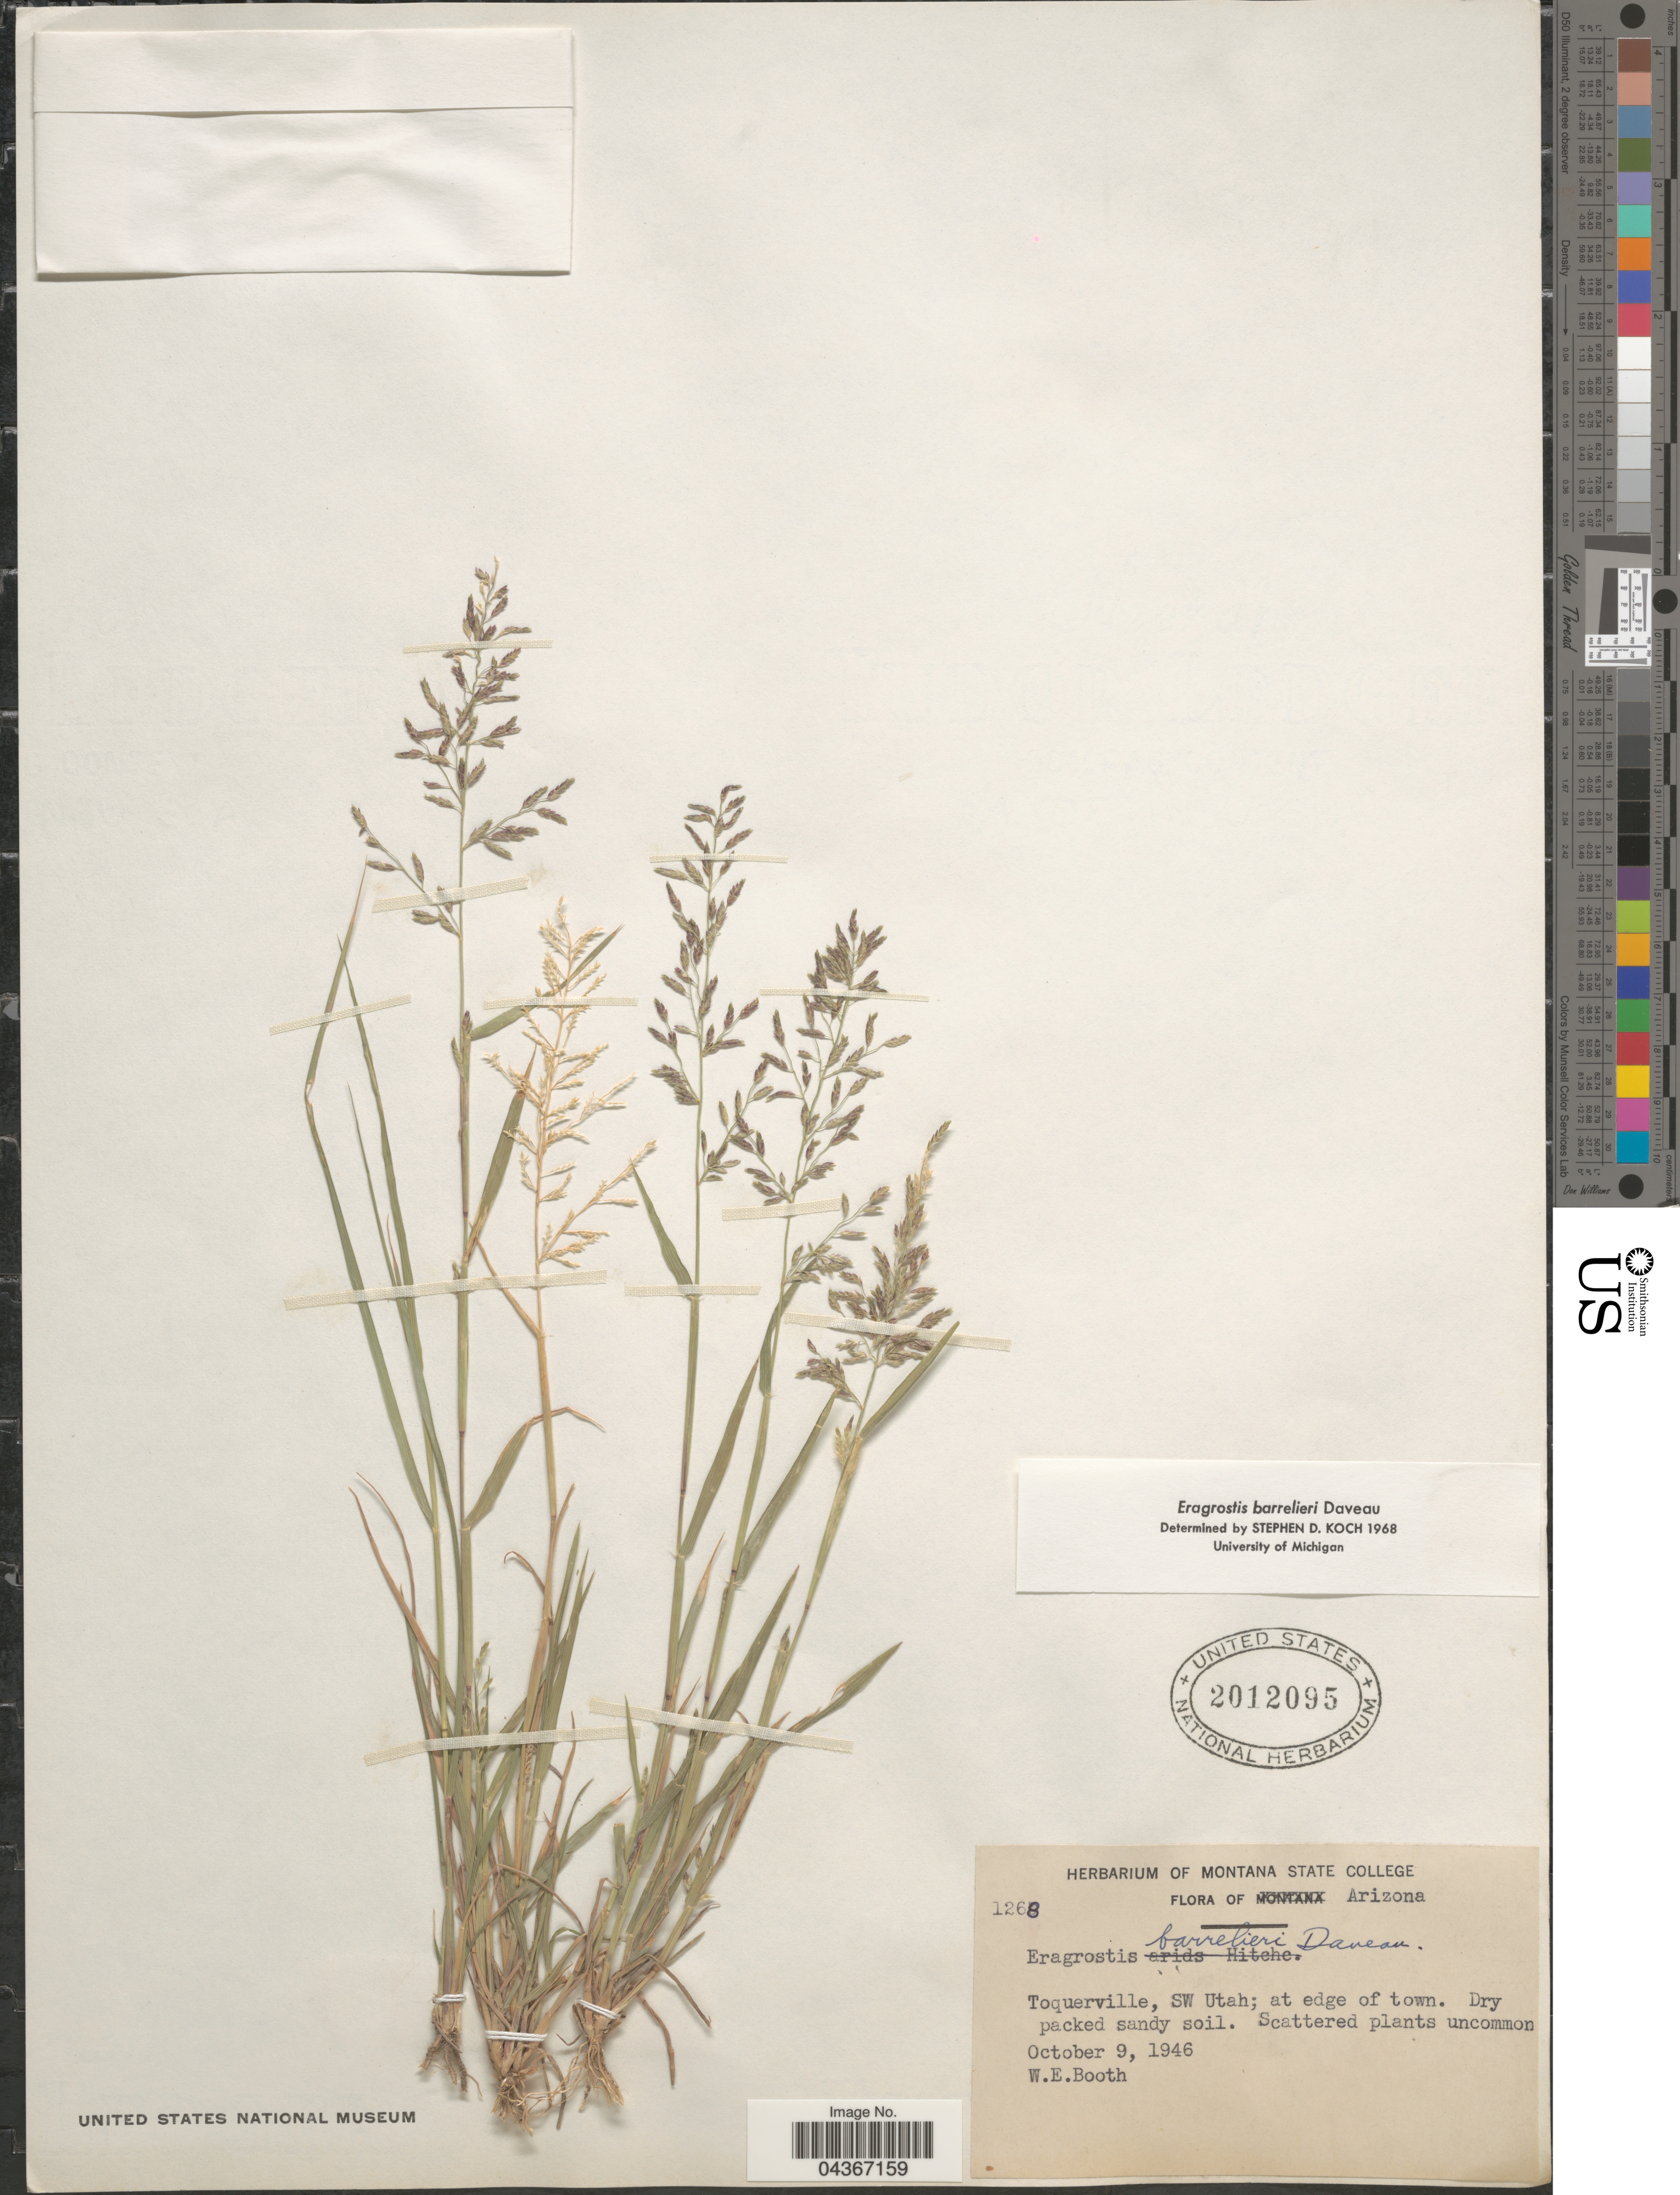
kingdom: Plantae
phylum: Tracheophyta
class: Liliopsida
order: Poales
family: Poaceae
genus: Eragrostis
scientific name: Eragrostis barrelieri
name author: Daveau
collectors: W. Booth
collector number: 1268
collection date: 1946-10-09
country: United States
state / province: Arizona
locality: Toquerville, SW Utah, at edge of town.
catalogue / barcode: US 2012095